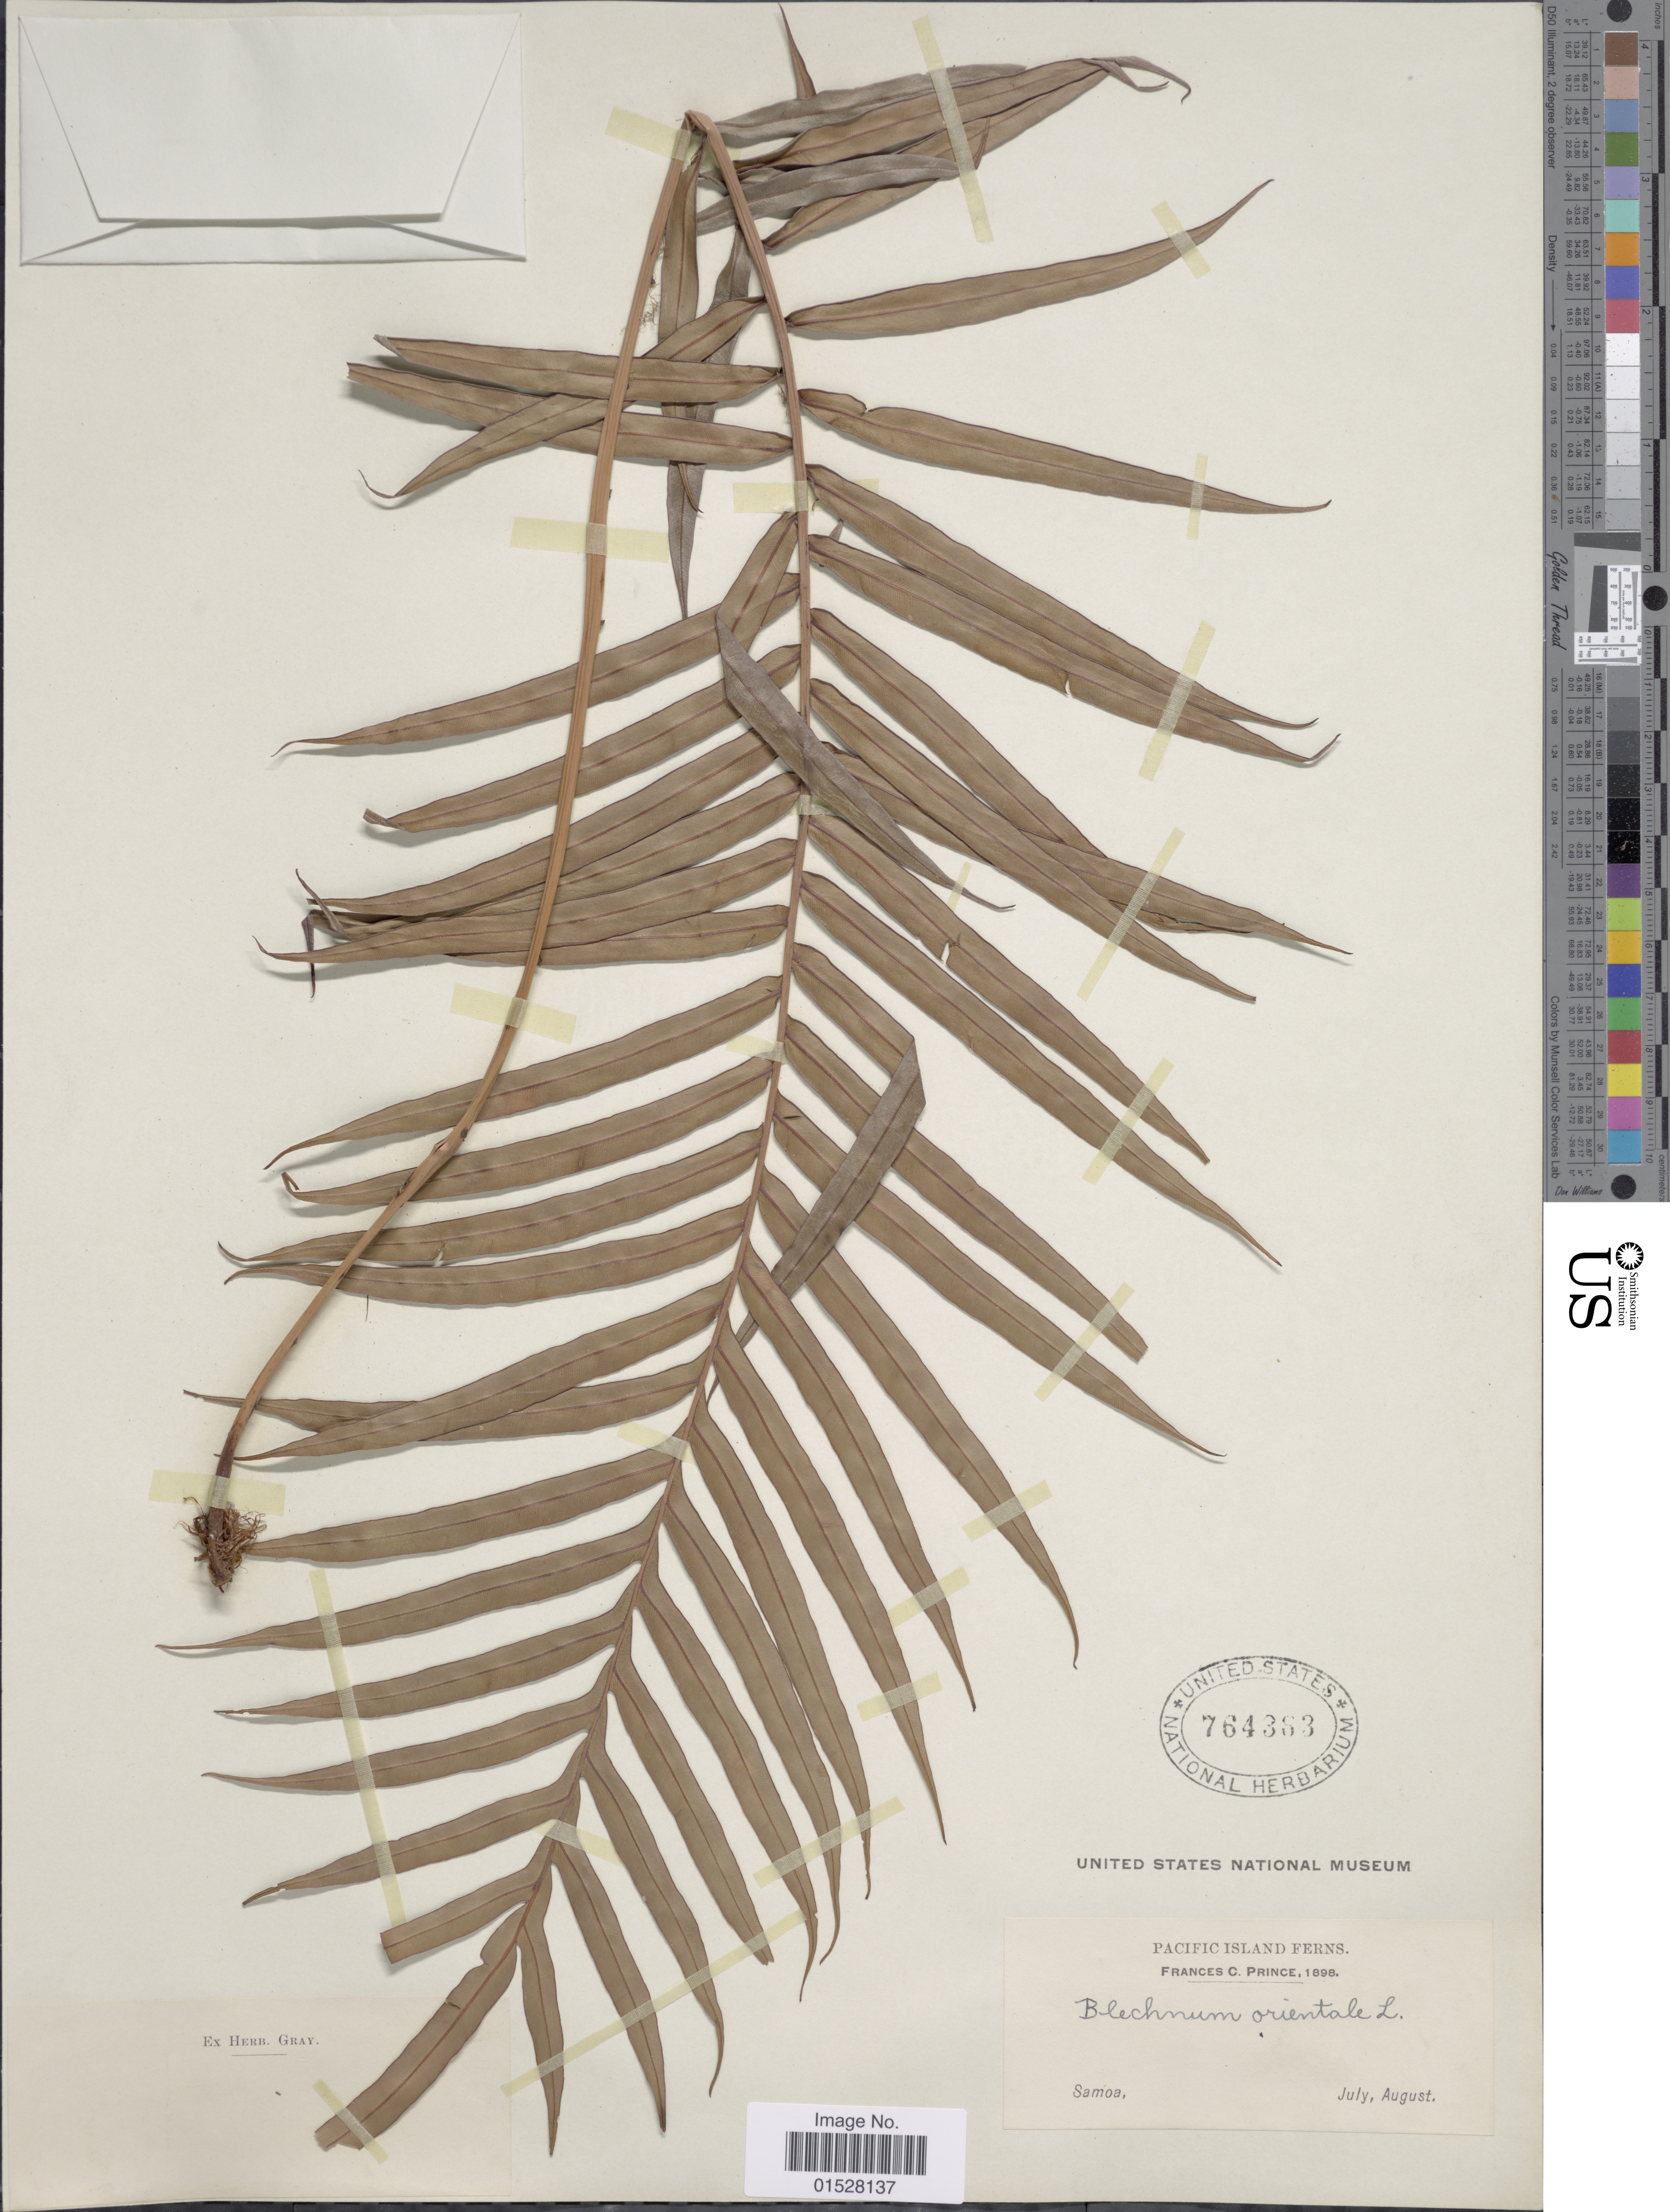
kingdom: Plantae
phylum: Tracheophyta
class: Polypodiopsida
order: Polypodiales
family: Blechnaceae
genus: Blechnum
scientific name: Blechnum orientale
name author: L.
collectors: F. Prince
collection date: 1898-07/1898-08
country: American Samoa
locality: Pacific Islands, Samoa.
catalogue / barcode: US 764363